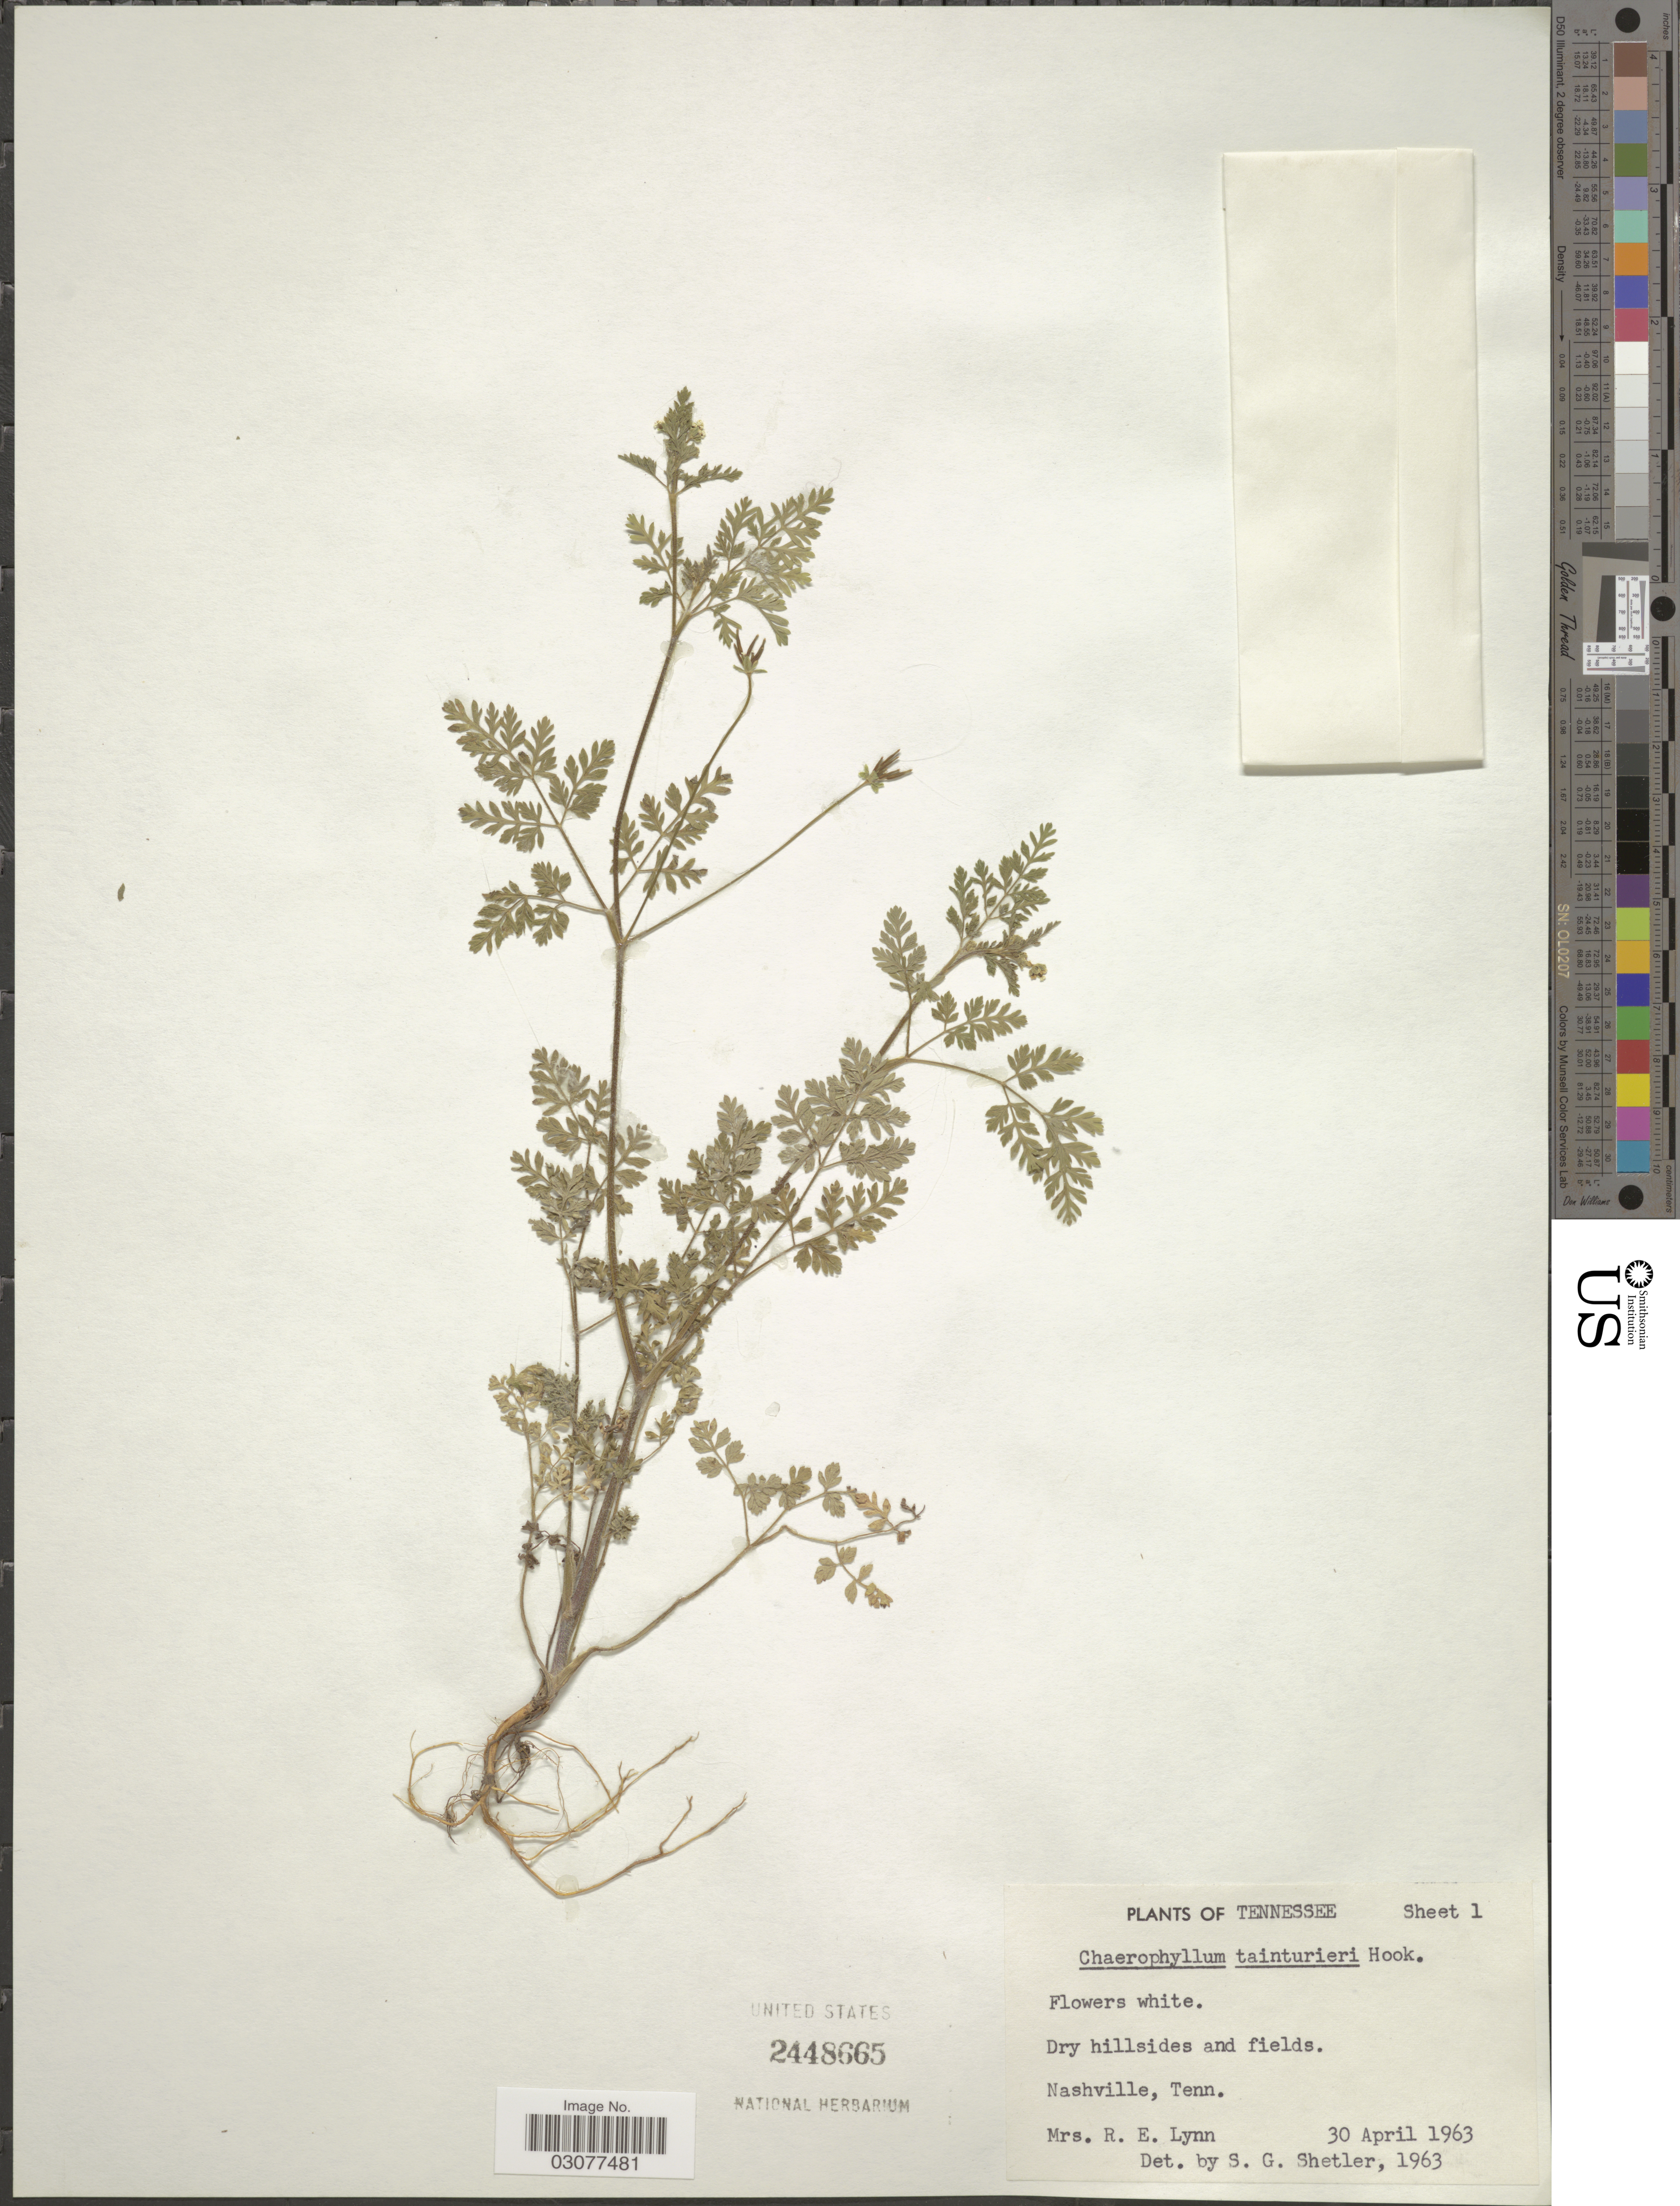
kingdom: Plantae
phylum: Tracheophyta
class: Magnoliopsida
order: Apiales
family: Apiaceae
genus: Chaerophyllum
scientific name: Chaerophyllum tainturieri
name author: Hook.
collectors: R. Lynn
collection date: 1963-04-30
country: United States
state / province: Tennessee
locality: Nashville.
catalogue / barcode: US 2448665